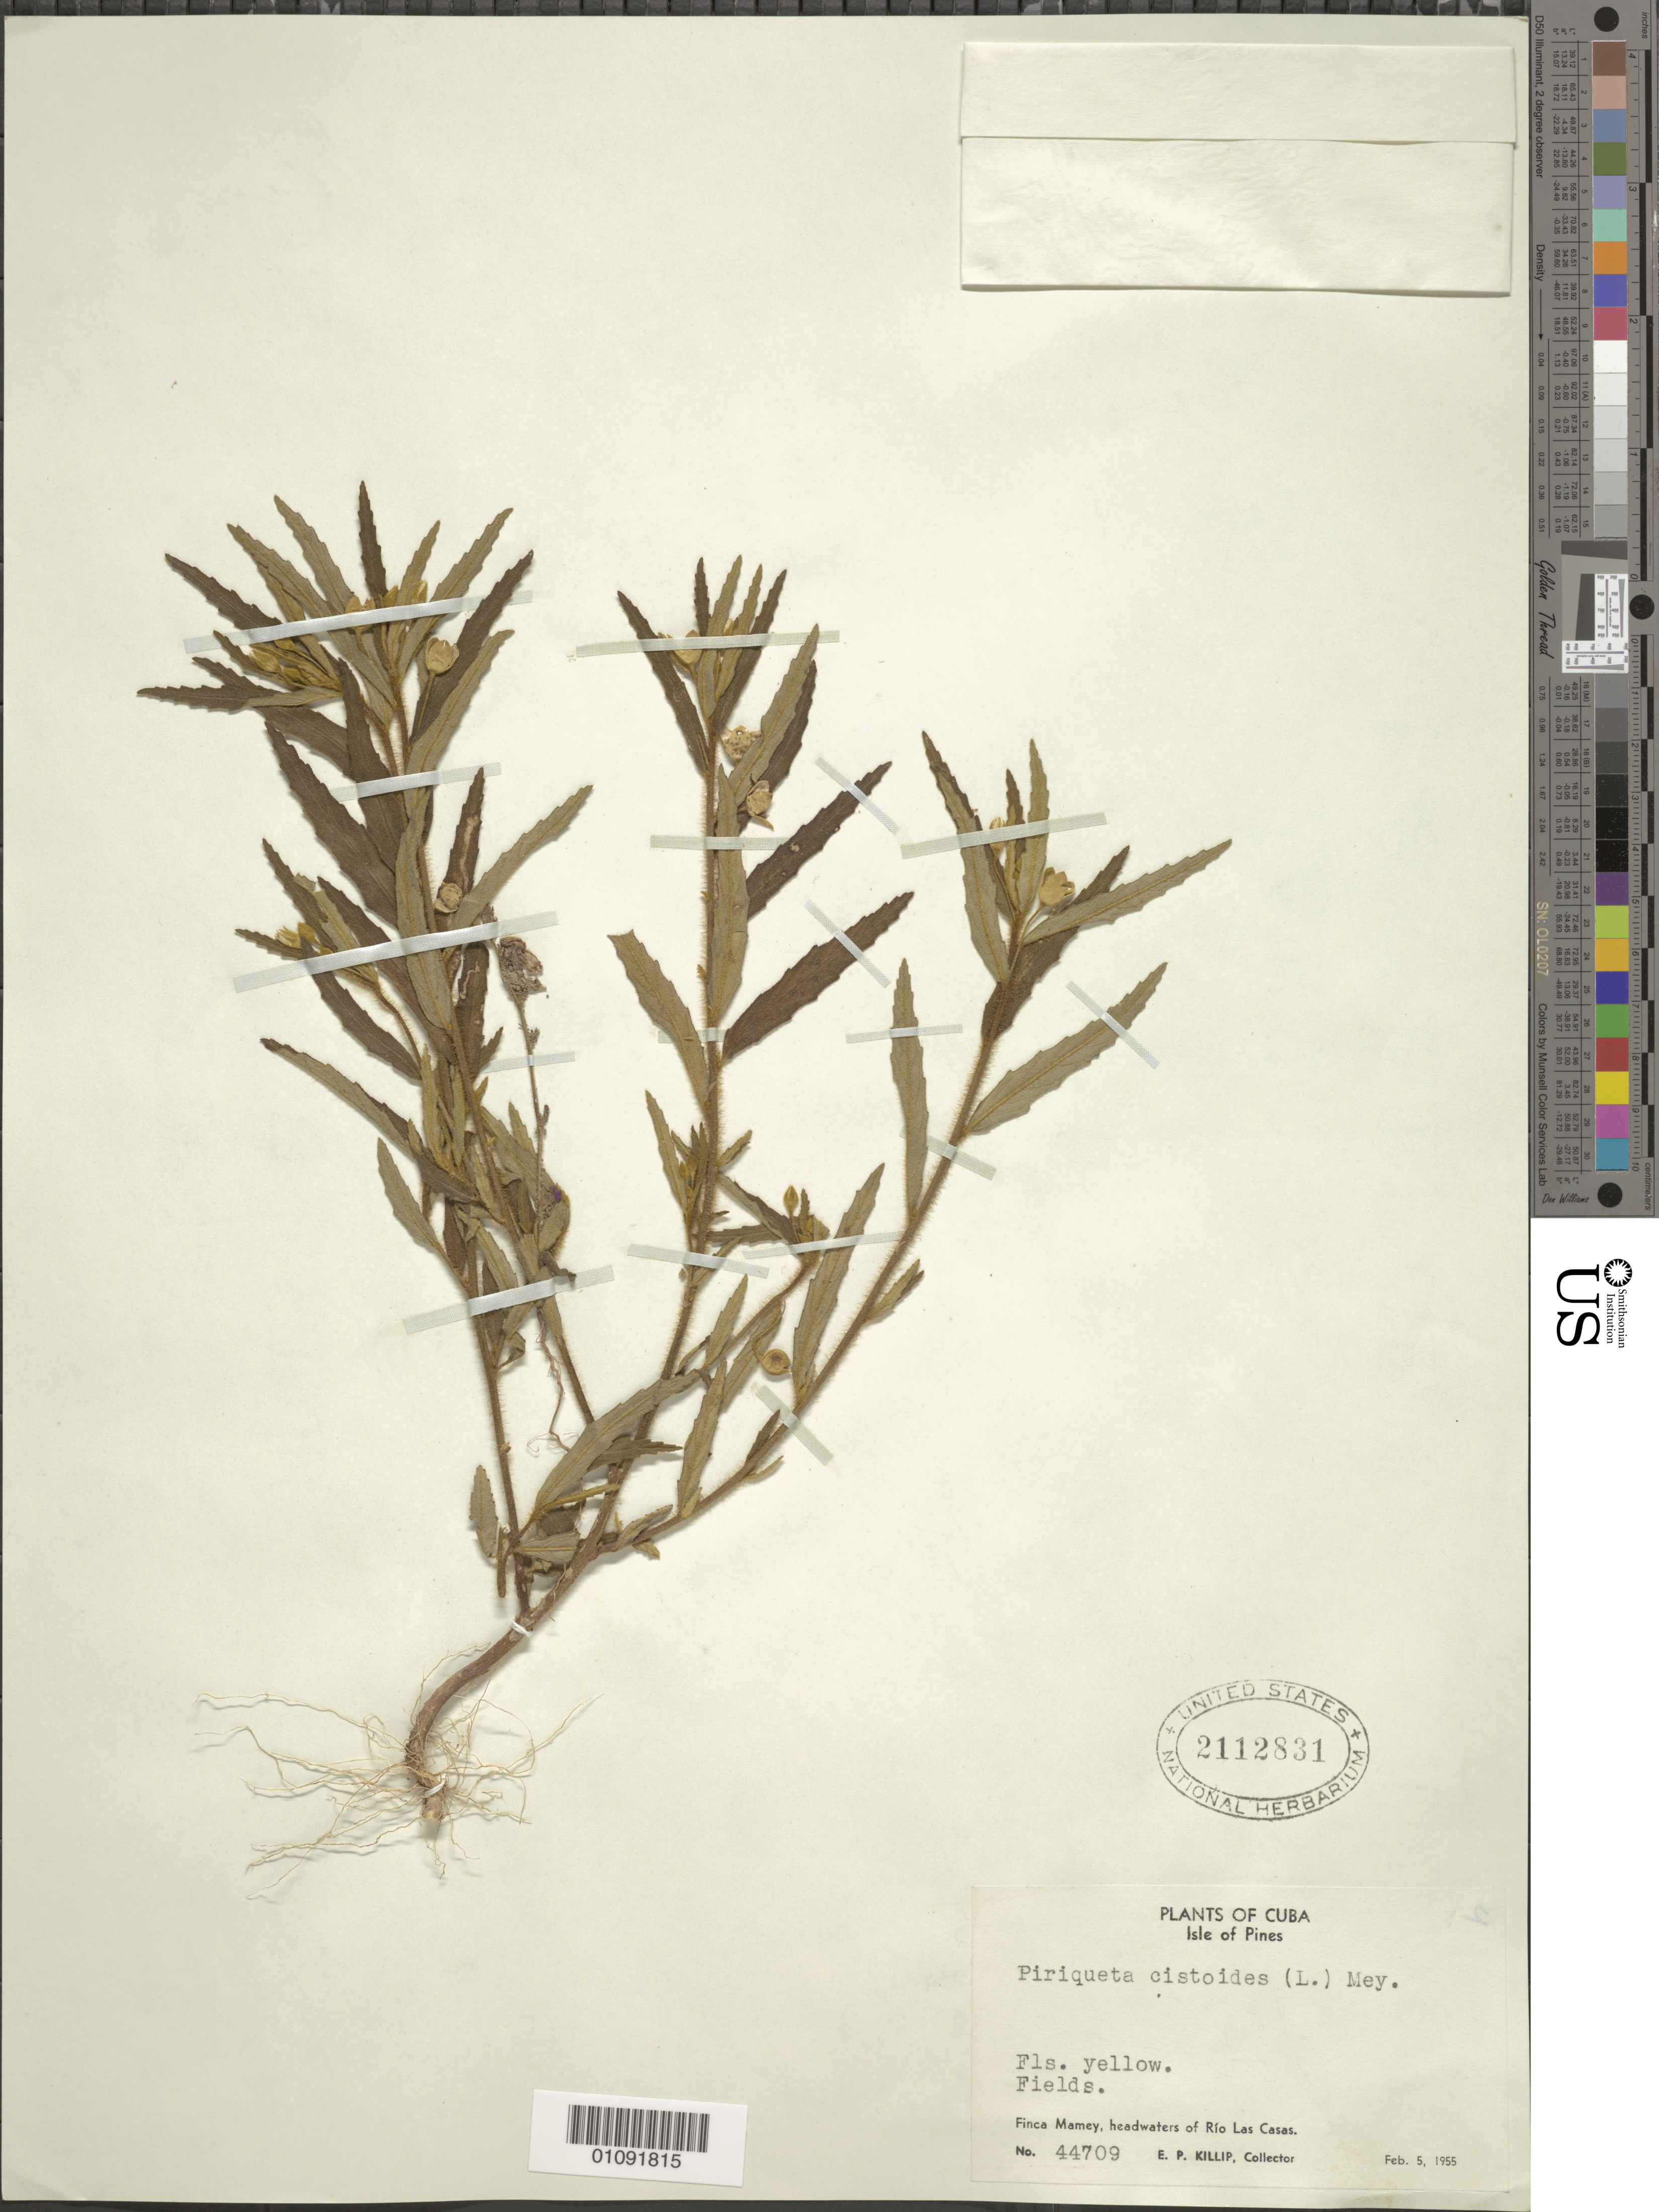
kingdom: Plantae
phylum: Tracheophyta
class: Magnoliopsida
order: Malpighiales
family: Turneraceae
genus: Piriqueta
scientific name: Piriqueta cistoides subsp. cistoides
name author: (L.) Griseb.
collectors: E. P. Killip & E. P. Killip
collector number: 44709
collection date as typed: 05 Feb 1955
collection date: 1955-02-05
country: Cuba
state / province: Isla de La Juventud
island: Isla de la Juventud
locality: Isle of Pines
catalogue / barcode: US 2112831